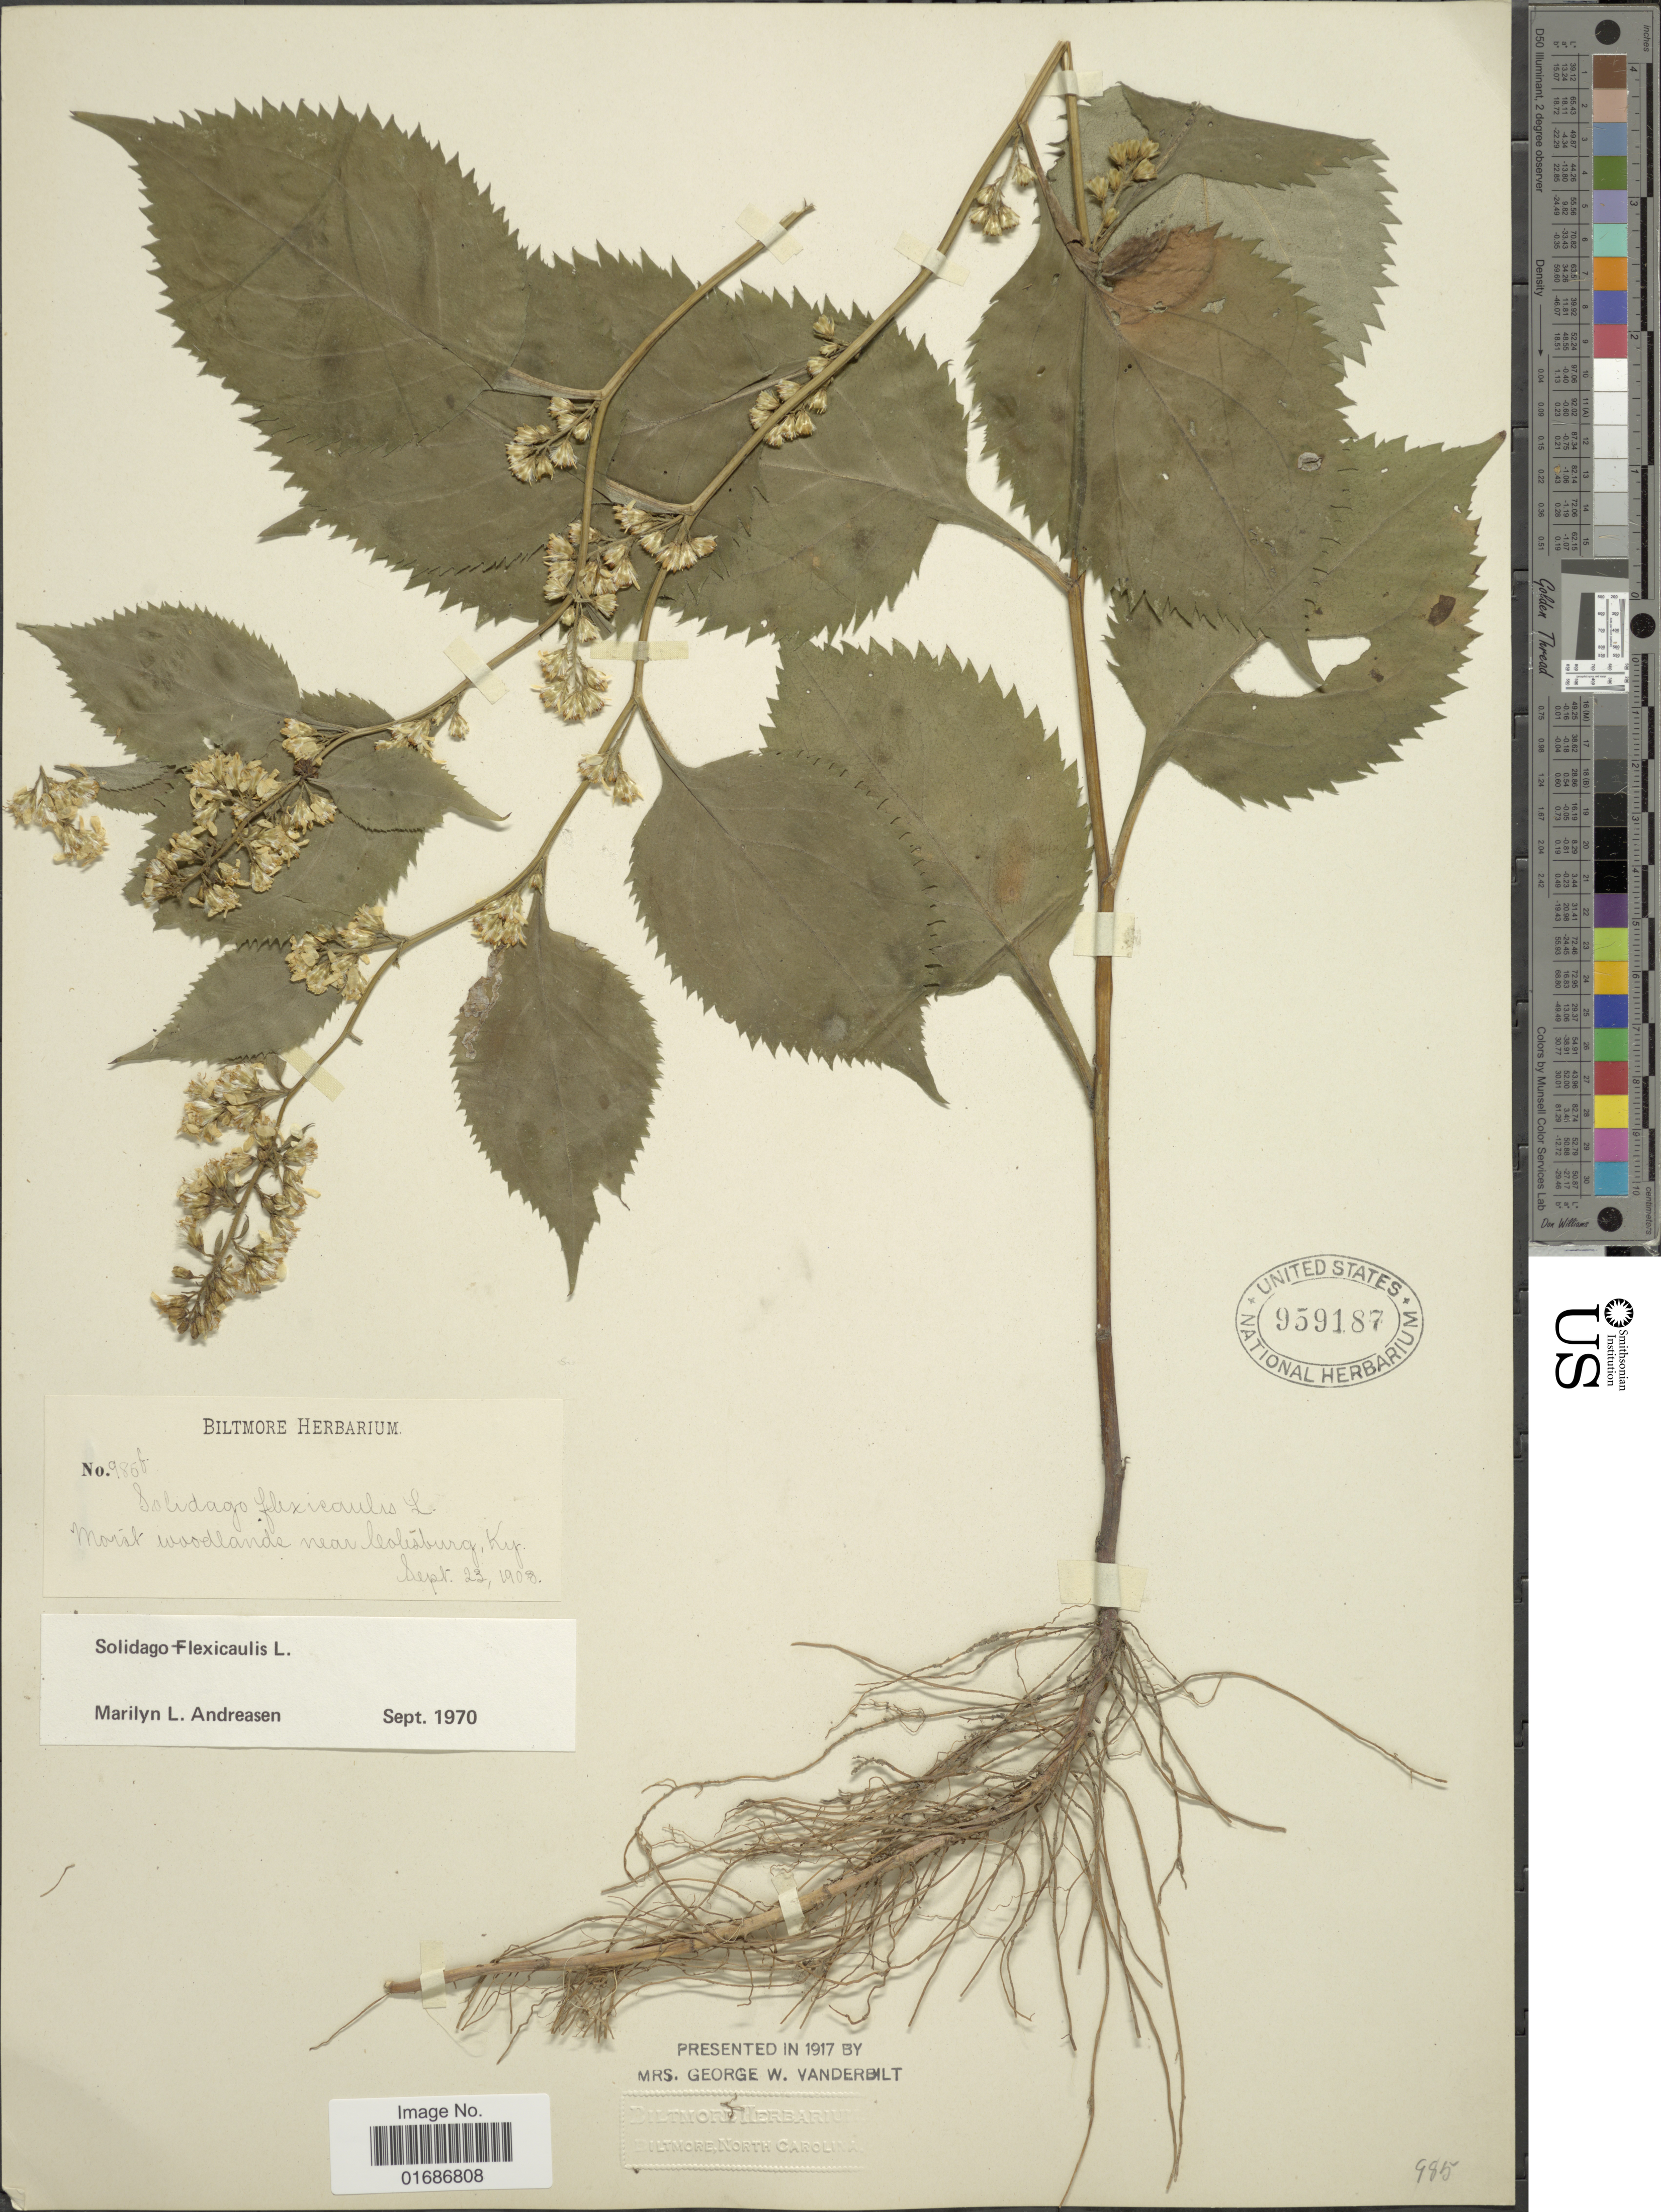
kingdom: Plantae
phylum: Tracheophyta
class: Magnoliopsida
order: Asterales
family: Asteraceae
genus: Solidago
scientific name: Solidago flexicaulis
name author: L.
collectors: ex herb. Biltmore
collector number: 986f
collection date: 1908-09-23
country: United States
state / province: Kentucky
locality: Moist woodlands near Colisburg, Ky.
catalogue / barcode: US 959187